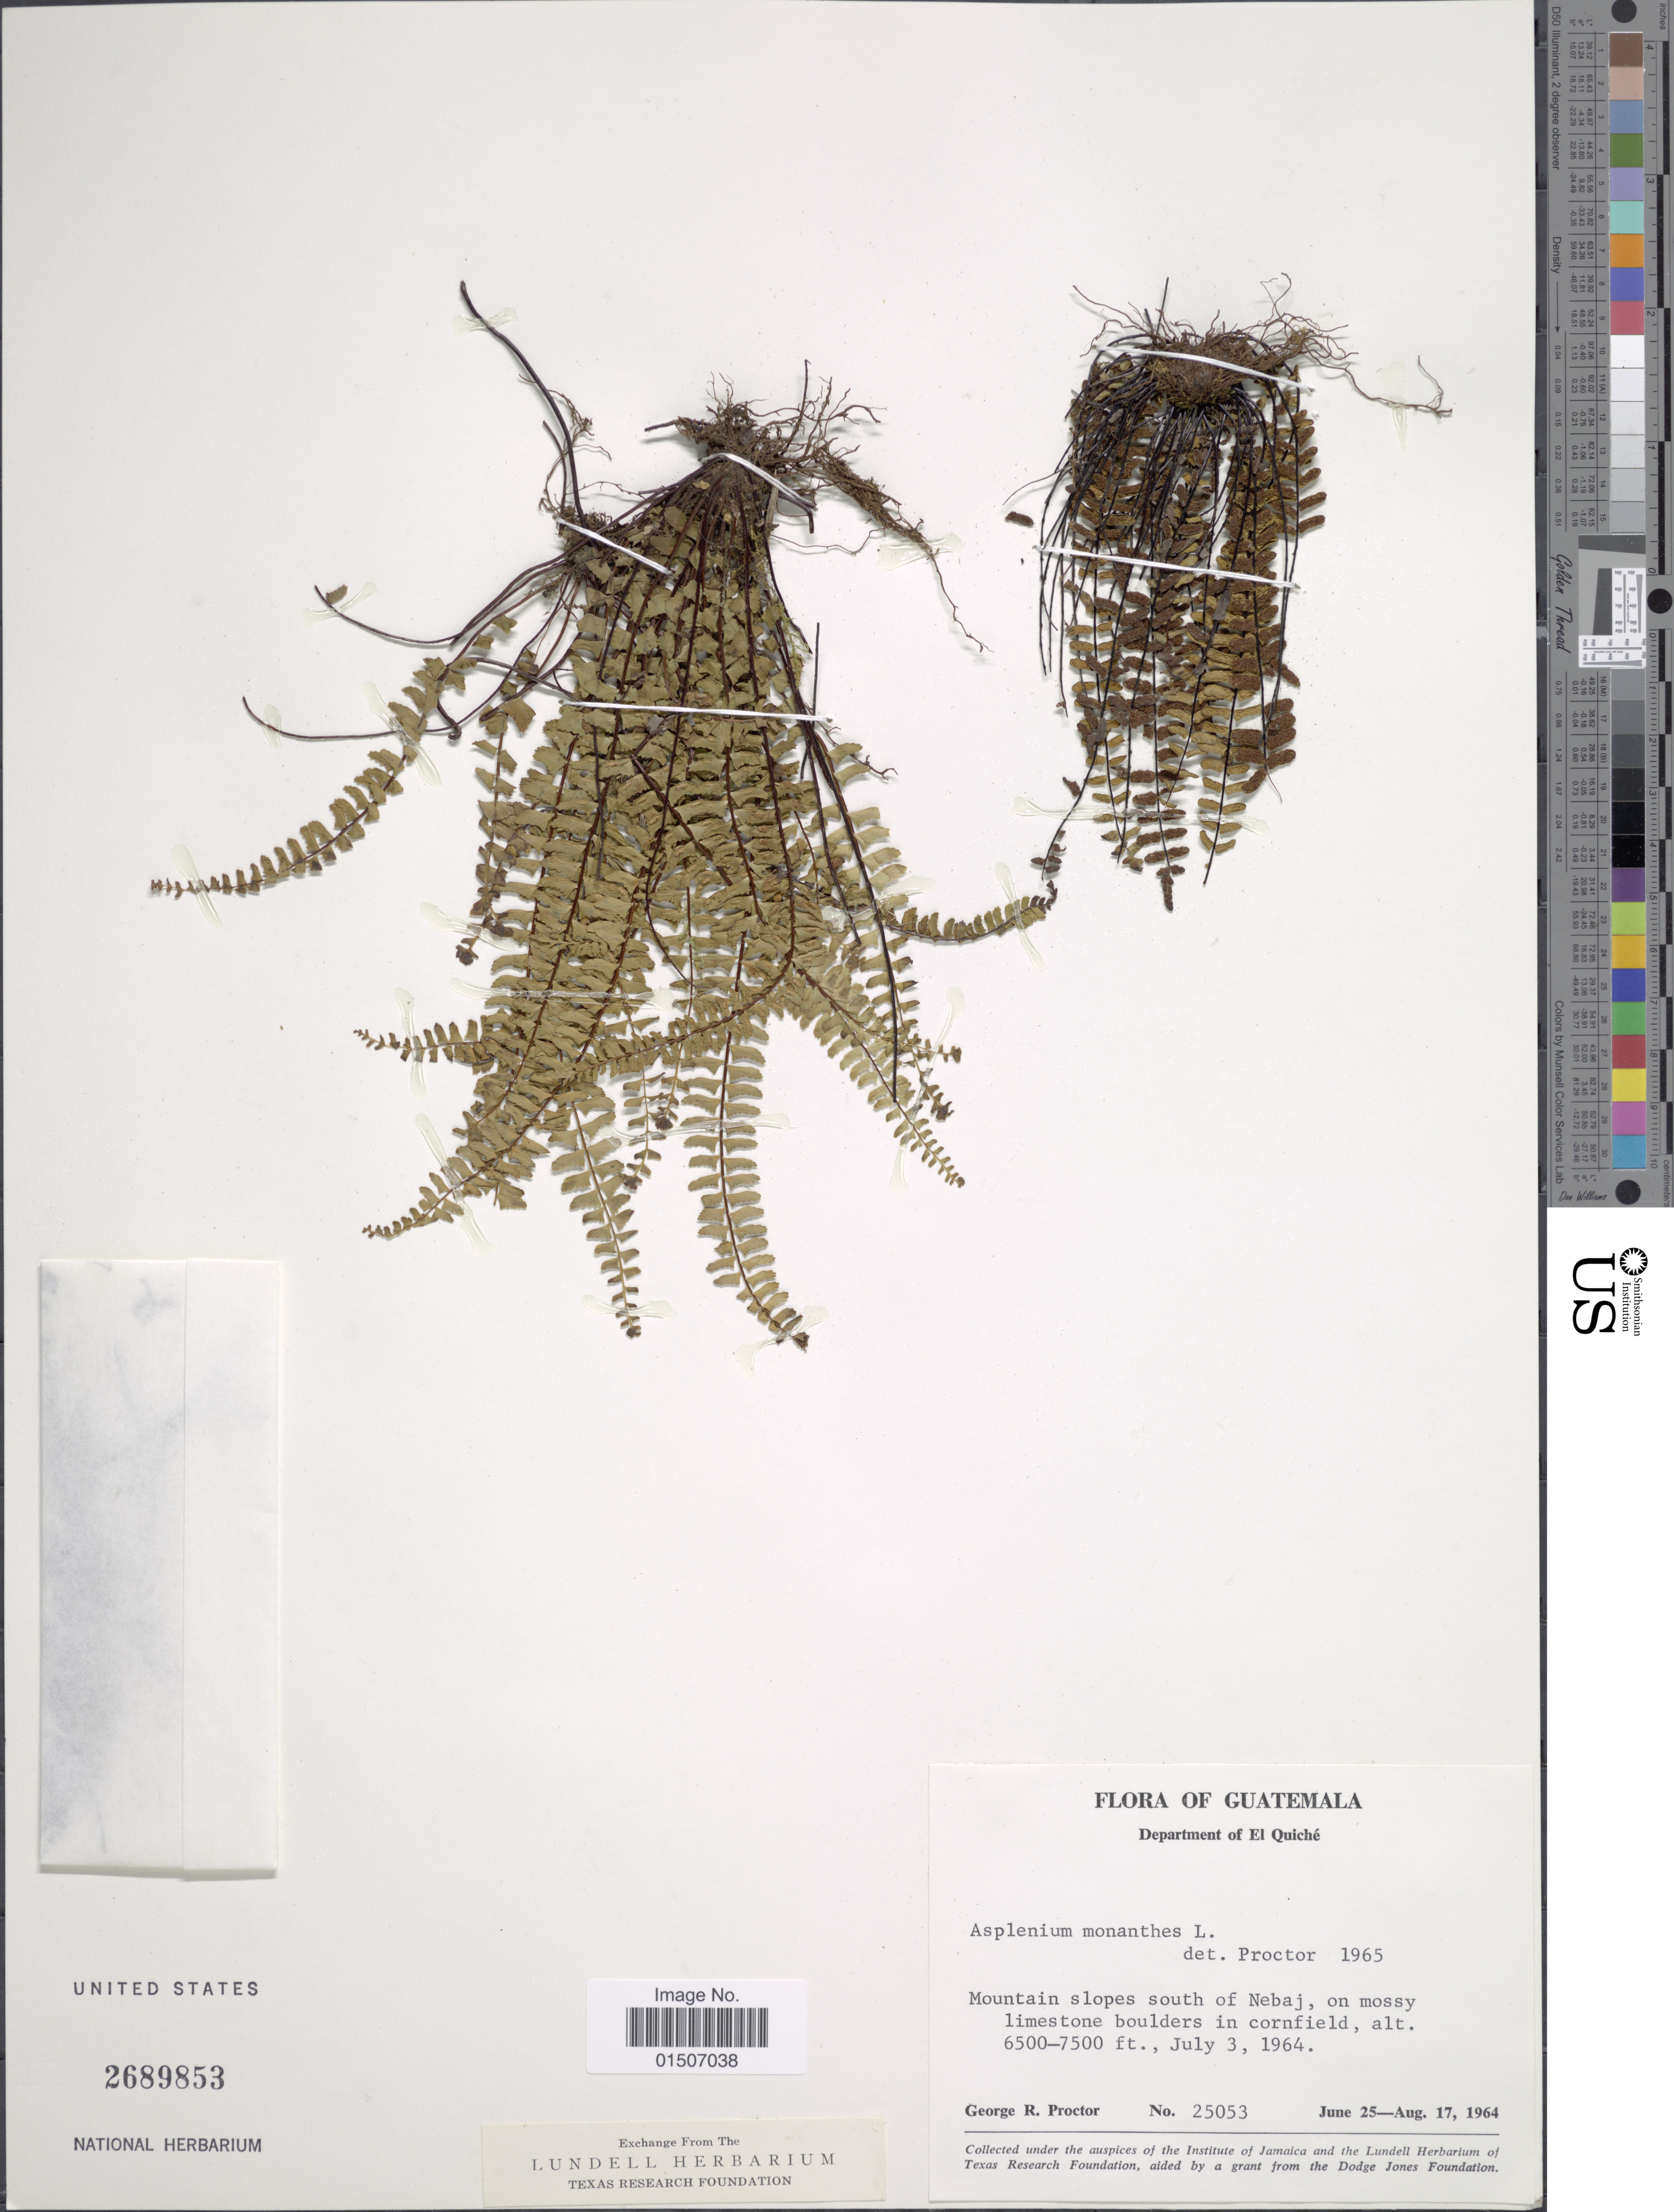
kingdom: Plantae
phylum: Tracheophyta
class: Polypodiopsida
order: Polypodiales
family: Aspleniaceae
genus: Asplenium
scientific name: Asplenium monanthes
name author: L.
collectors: G. R. Proctor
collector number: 25053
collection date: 1964-06-25/1964-08-17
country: Guatemala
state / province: El Quiché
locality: Department of El Quiché, Mountain slopes south of Nebaj, on mossy limestone boulders in cornfield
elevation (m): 1981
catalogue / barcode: US 2689853